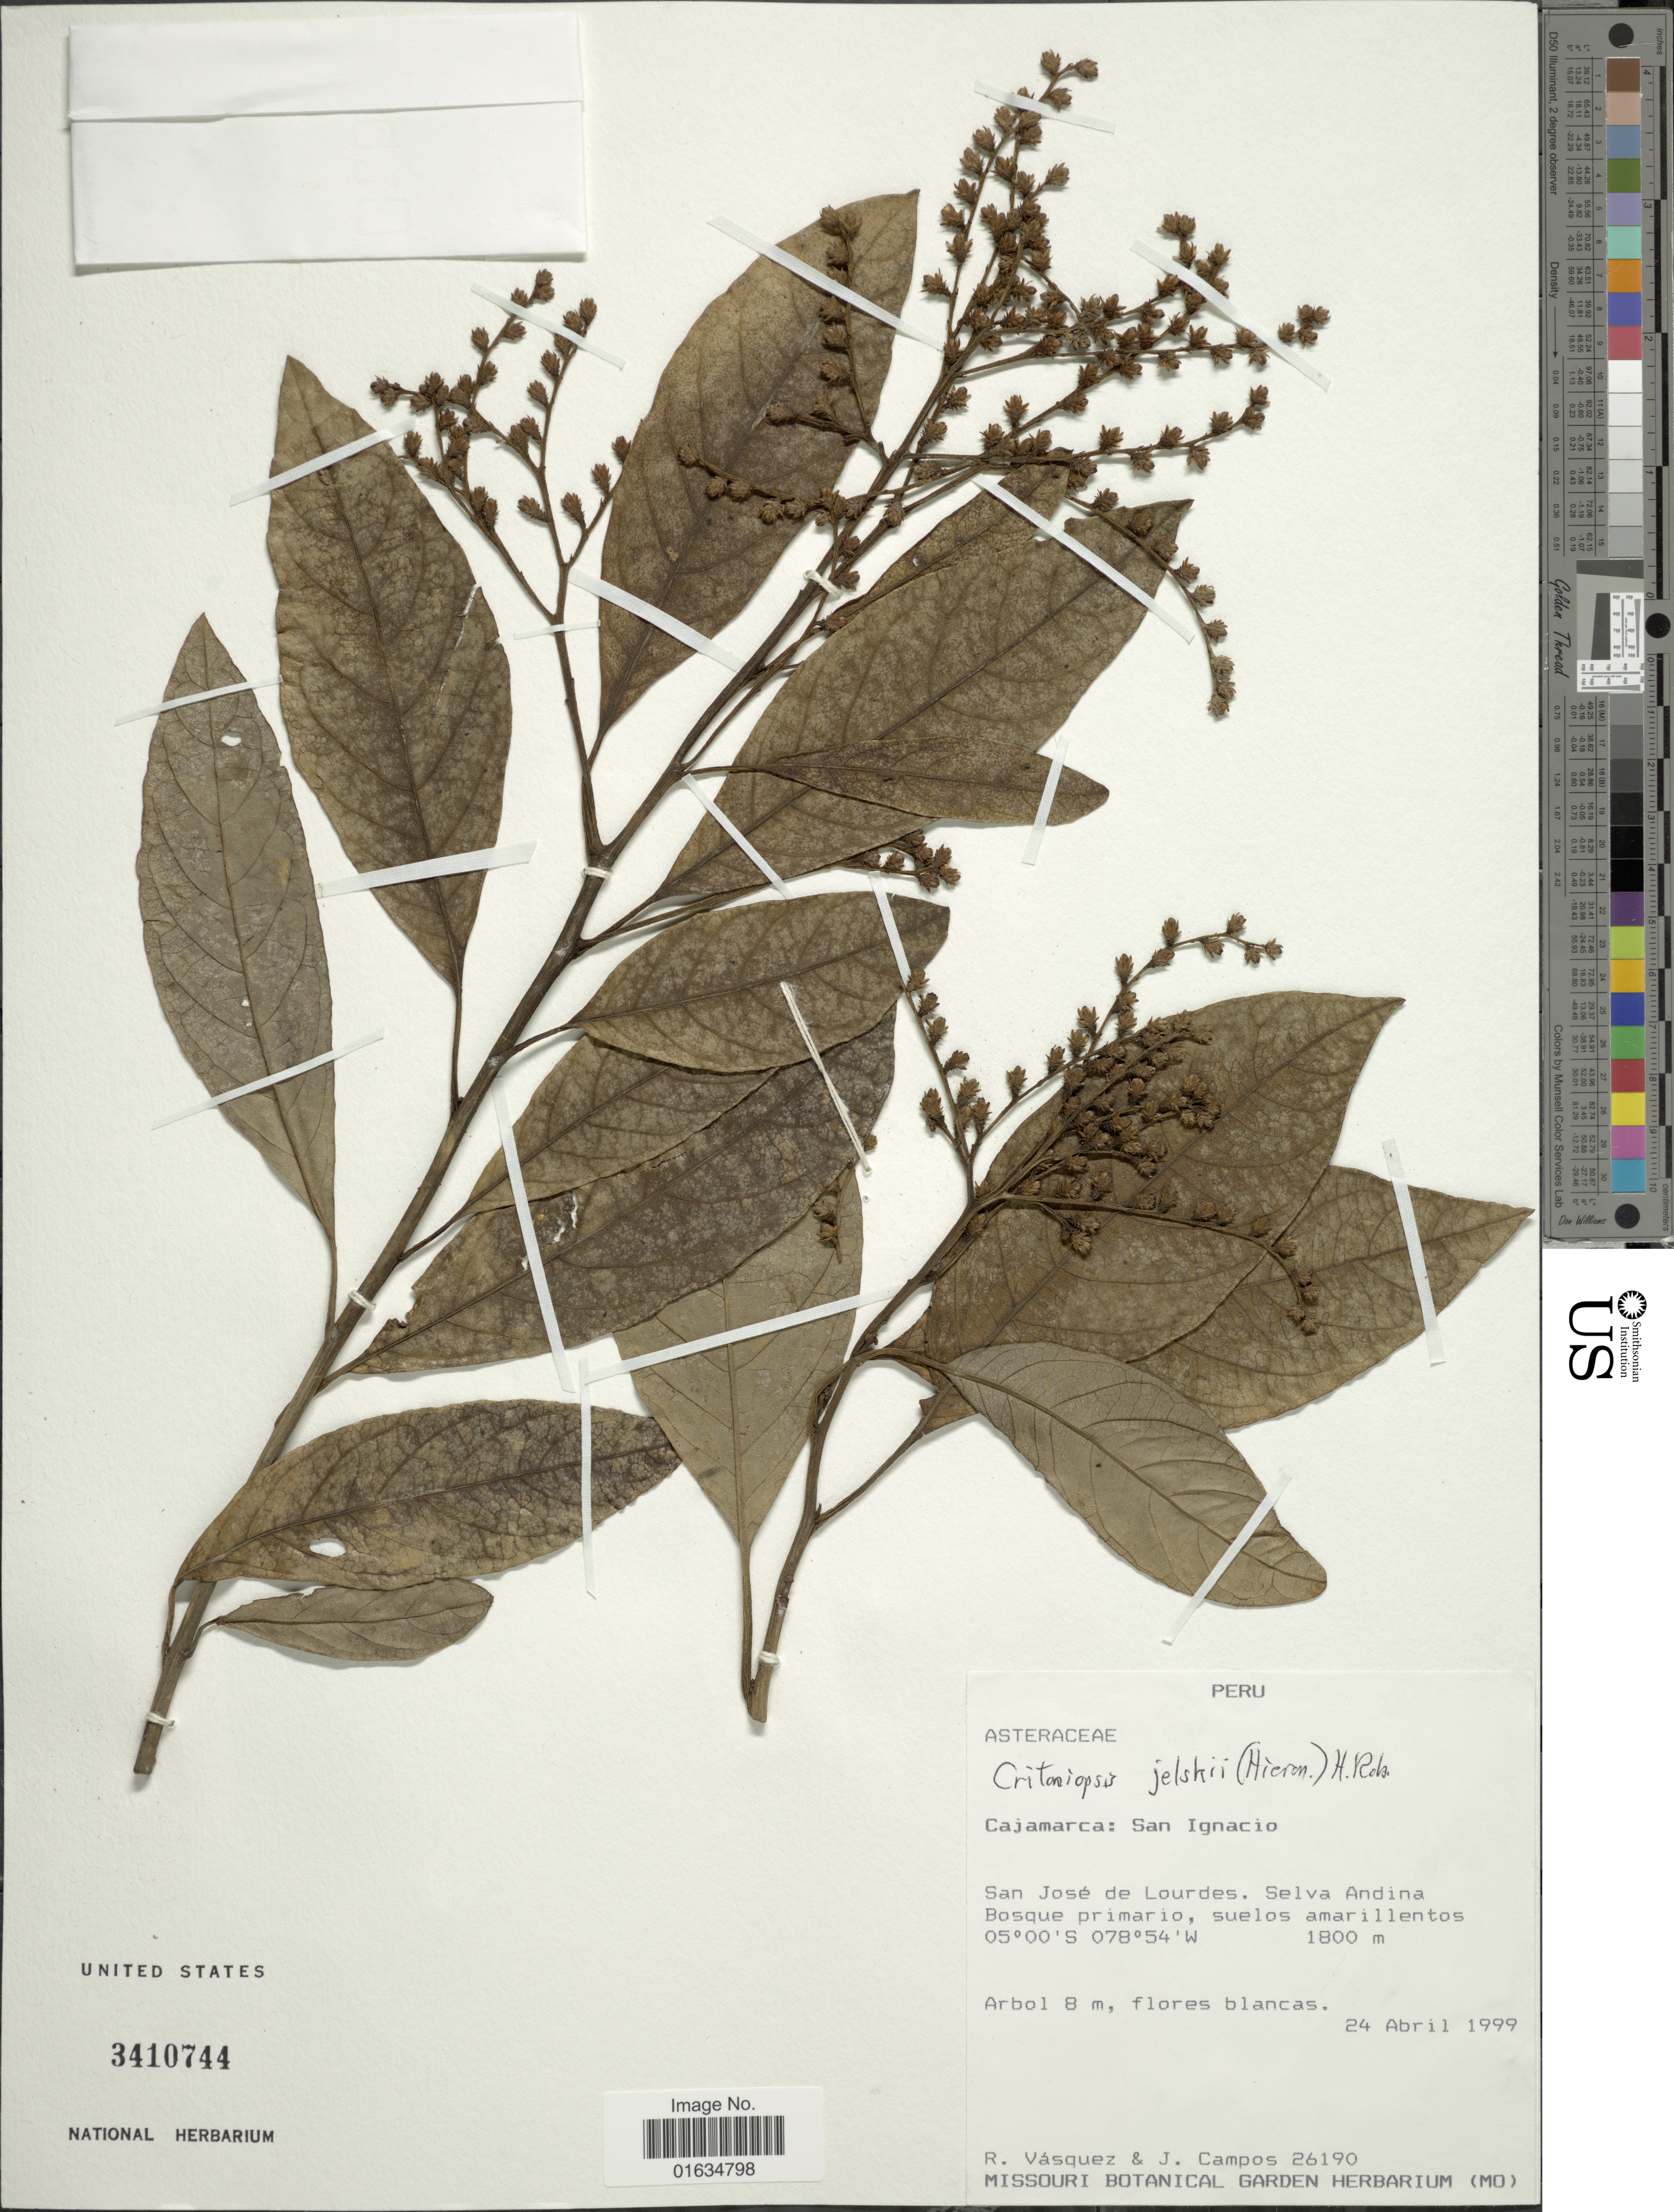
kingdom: Plantae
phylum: Tracheophyta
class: Magnoliopsida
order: Asterales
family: Asteraceae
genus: Critoniopsis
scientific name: Critoniopsis concolor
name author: H. Rob. & V.A. Funk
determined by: Ávila C., Fabio Andrés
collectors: R. Vásquez & J. Campos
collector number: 26190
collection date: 1999-04-24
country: Peru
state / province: Cajamarca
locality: San Ignacio, San José de Lourdes, selva Andina Bosque primario.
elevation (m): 1800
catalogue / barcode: US 3410744